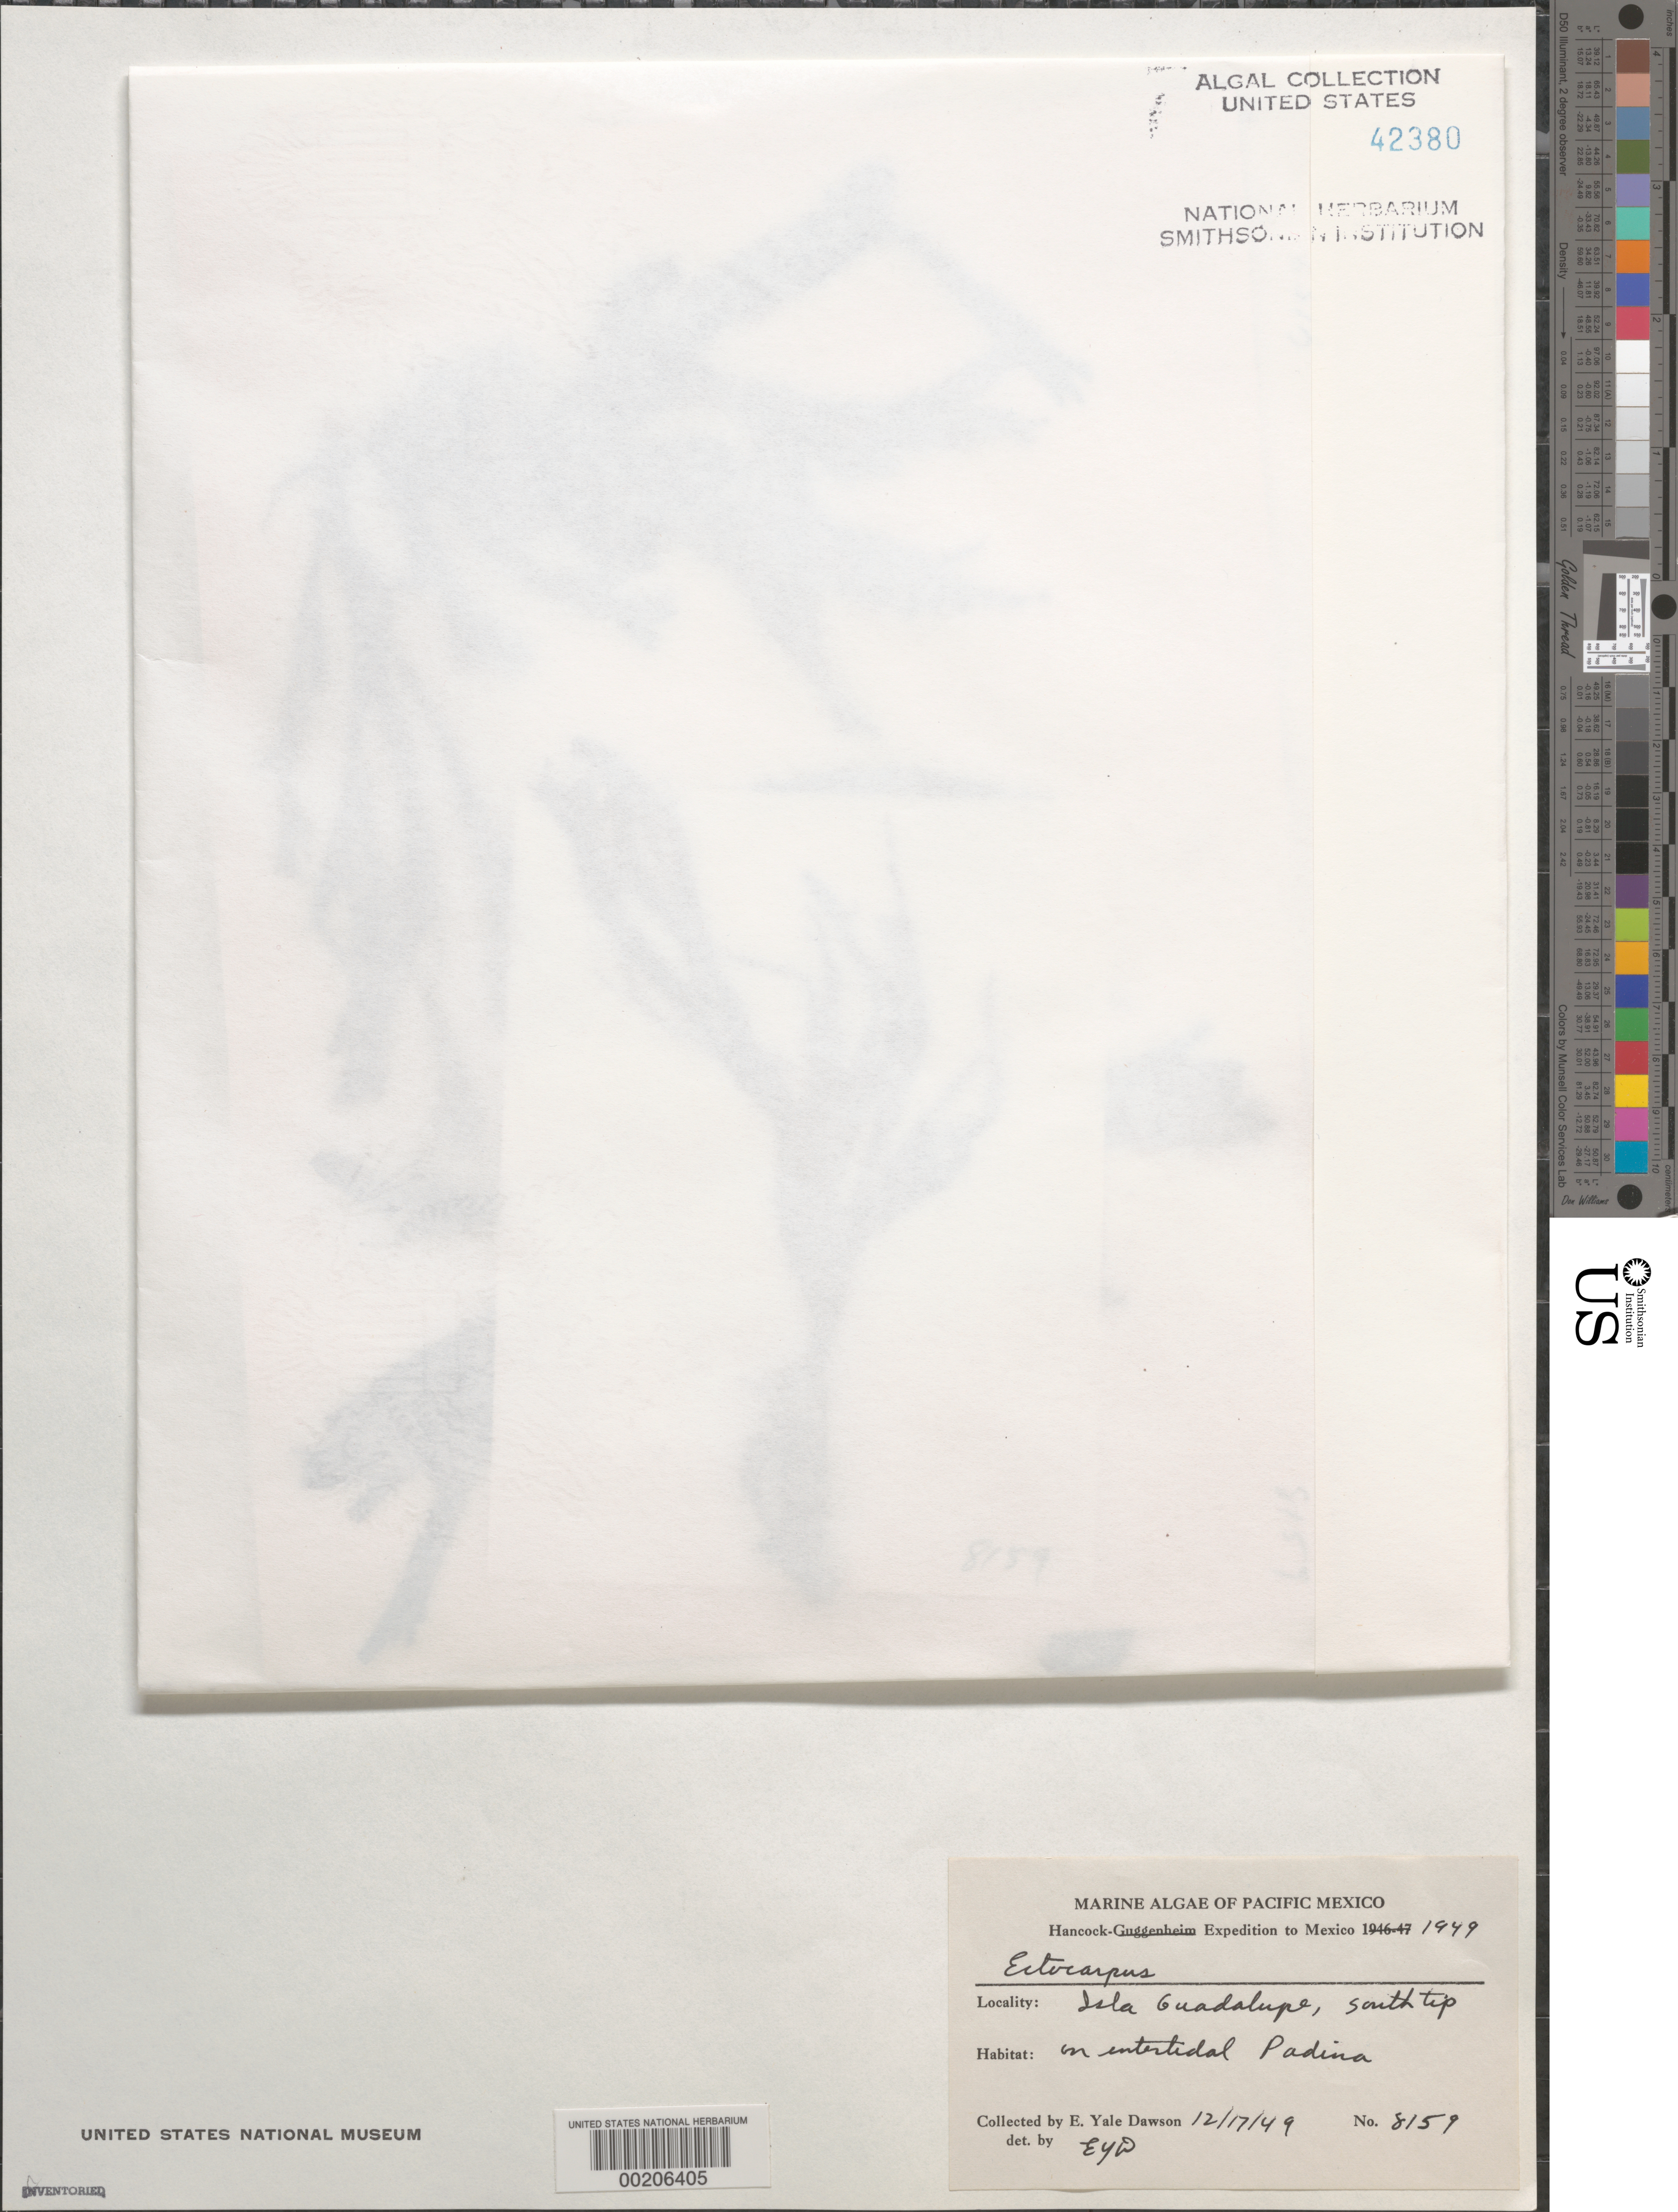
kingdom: Chromista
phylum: Ochrophyta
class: Phaeophyceae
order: Ectocarpales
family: Ectocarpaceae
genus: Ectocarpus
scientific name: Ectocarpus sp.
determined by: Dawson, E. Y.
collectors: E. Y. Dawson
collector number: EYD 8159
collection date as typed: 17 December 1949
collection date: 1949-12-17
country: Mexico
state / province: Baja California Norte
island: Isla Guadalupe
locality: southern tip, Guadalupe island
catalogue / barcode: US 42380